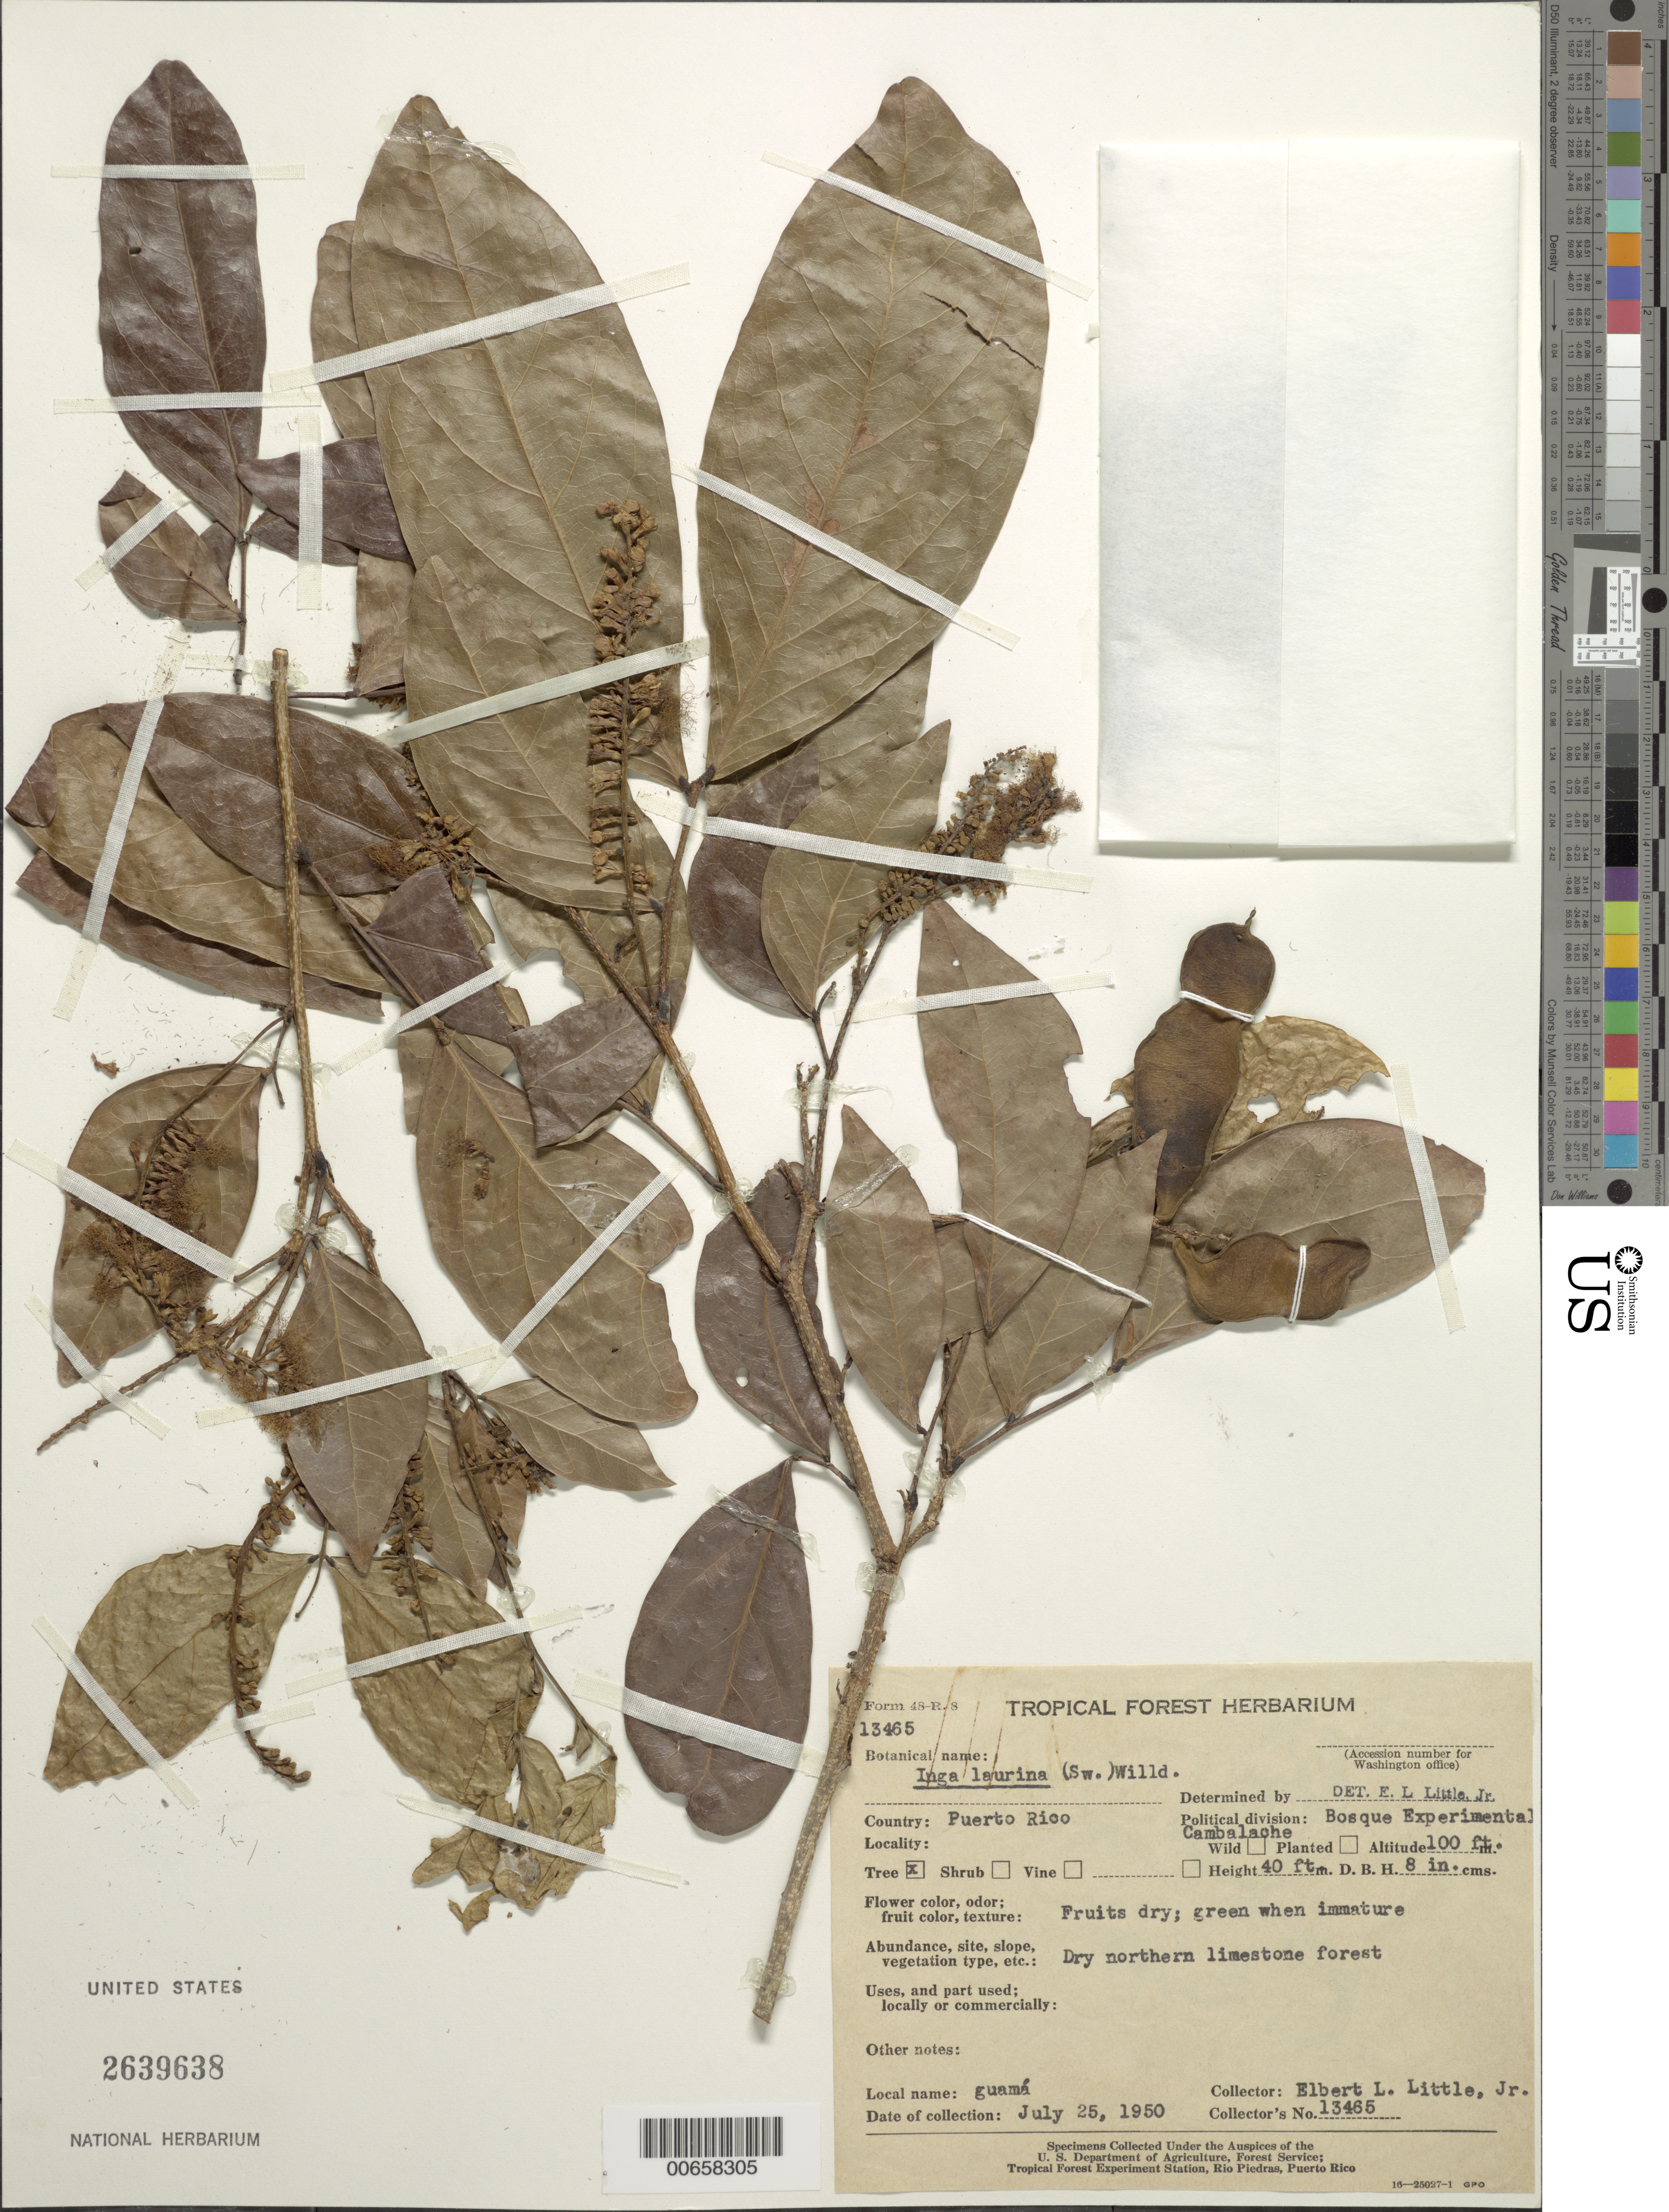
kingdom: Plantae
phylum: Tracheophyta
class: Magnoliopsida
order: Fabales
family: Fabaceae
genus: Inga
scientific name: Inga laurina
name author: (Sw.) Willd.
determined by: Little, Elbert L., Jr., (FSSR), United States Department of Agriculture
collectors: E. L. Little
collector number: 13465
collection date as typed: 25 Jul 1950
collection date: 1950-07-25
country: Puerto Rico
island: Greater Antilles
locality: Bosque Exp. Cambalache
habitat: Dry northern limestone forest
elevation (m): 30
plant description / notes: Common name: "Guama"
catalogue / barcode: US 2639638